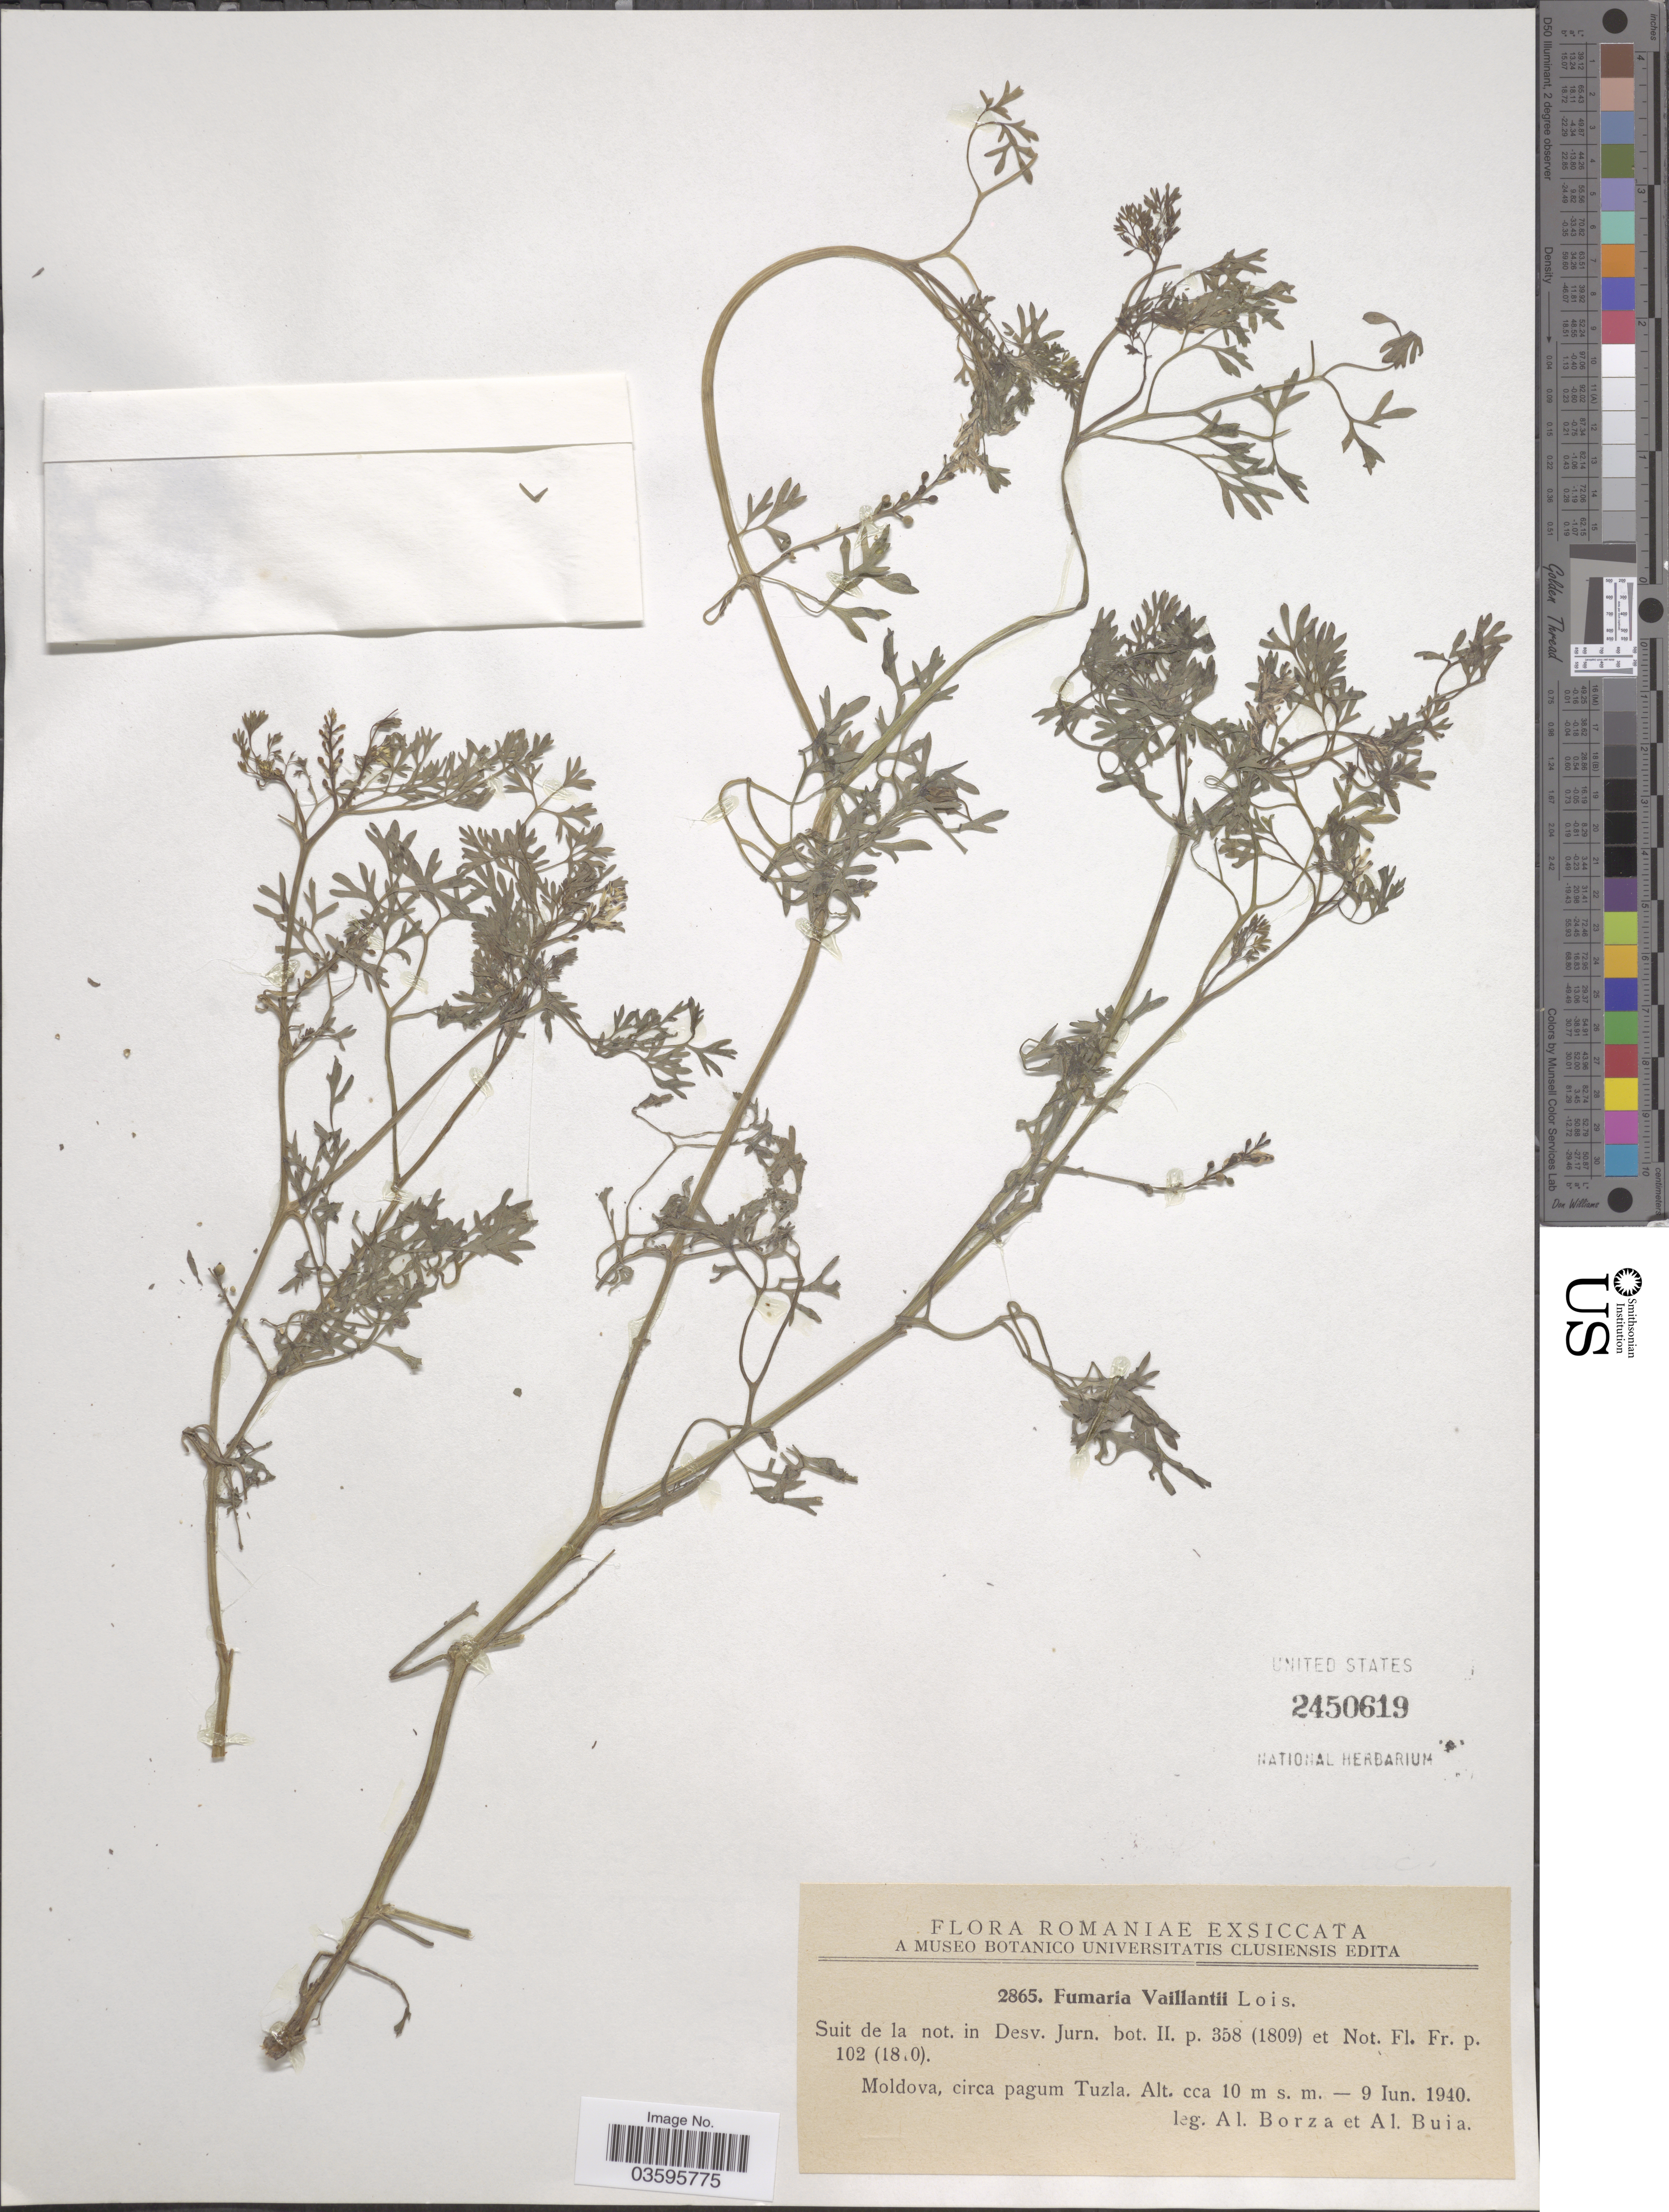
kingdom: Plantae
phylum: Tracheophyta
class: Magnoliopsida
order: Ranunculales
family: Papaveraceae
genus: Fumaria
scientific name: Fumaria vaillantii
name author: Loisel.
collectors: A. Borza & A. Buia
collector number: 2865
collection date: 1940-06-09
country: Romania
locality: Romaniæ. Moldova, circa pagum Tuzla.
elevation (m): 10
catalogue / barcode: US 2450619